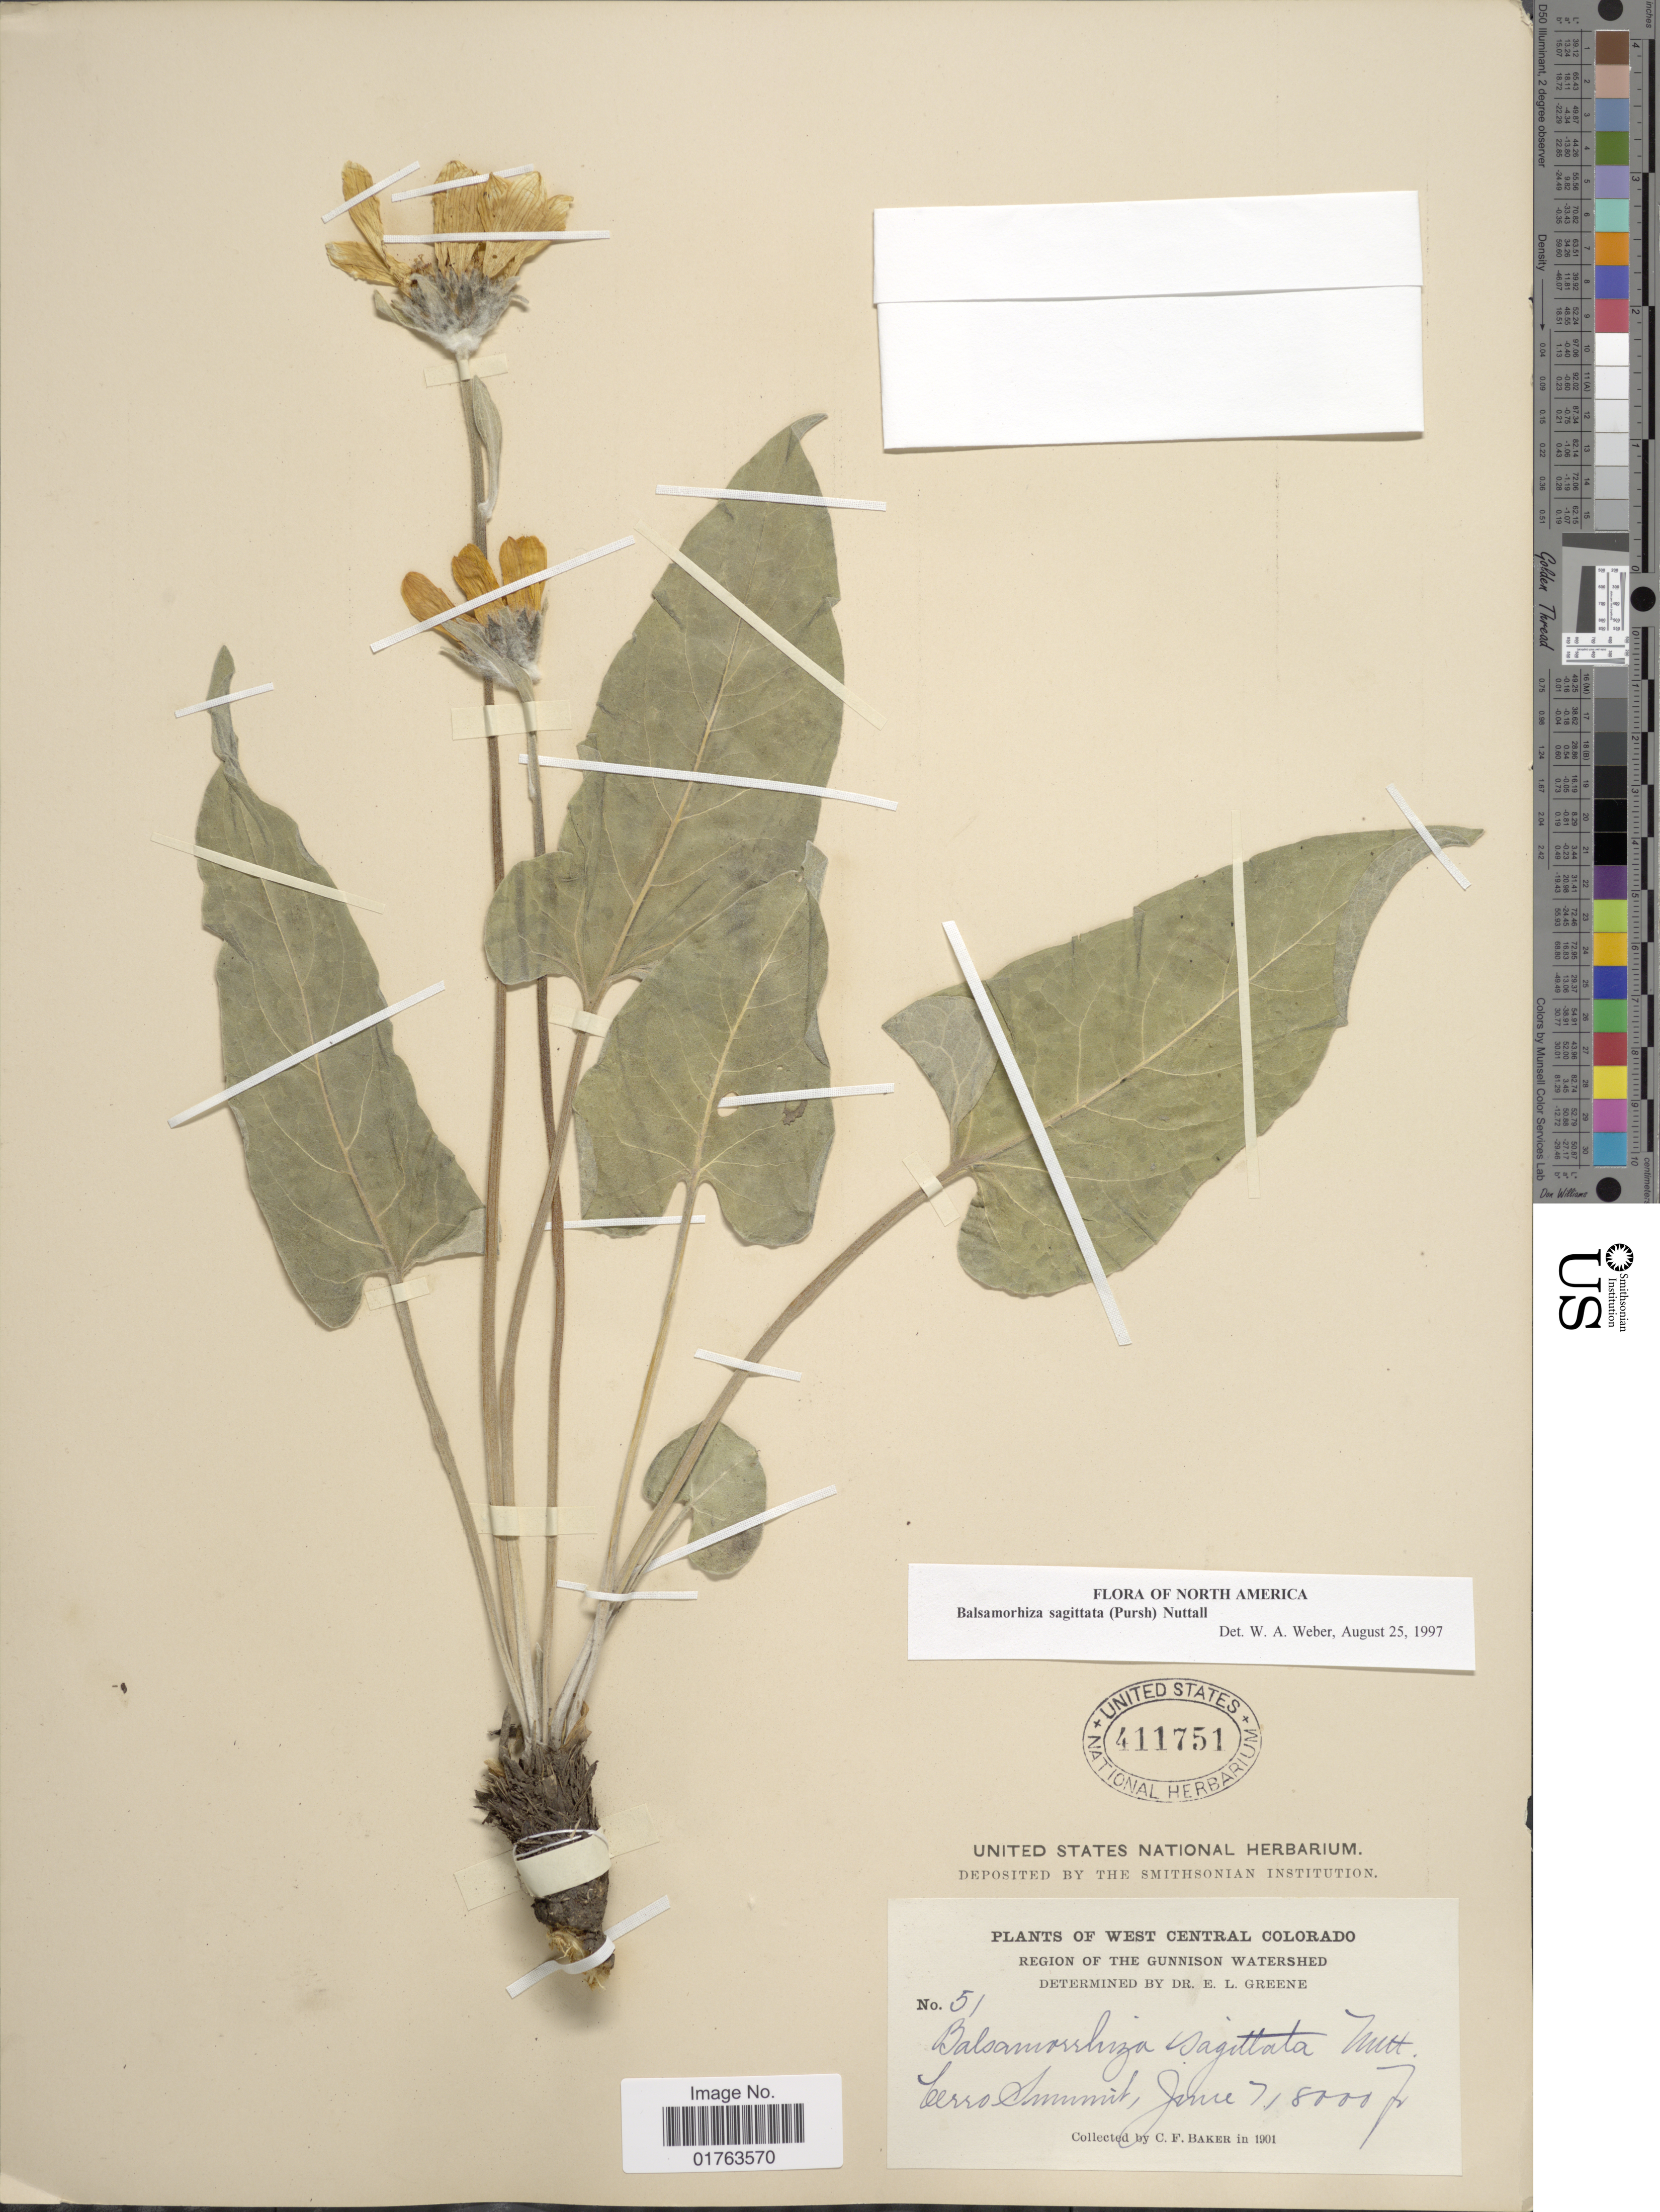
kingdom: Plantae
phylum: Tracheophyta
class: Magnoliopsida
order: Asterales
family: Asteraceae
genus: Balsamorhiza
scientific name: Balsamorhiza sagittata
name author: (Pursh) Nutt.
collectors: C. F. Baker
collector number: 51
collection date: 1901-06-07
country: United States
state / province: Colorado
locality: West Central Colorado, Region of The Gunnison Watershed, Cerro Summit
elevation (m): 2438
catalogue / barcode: US 411751